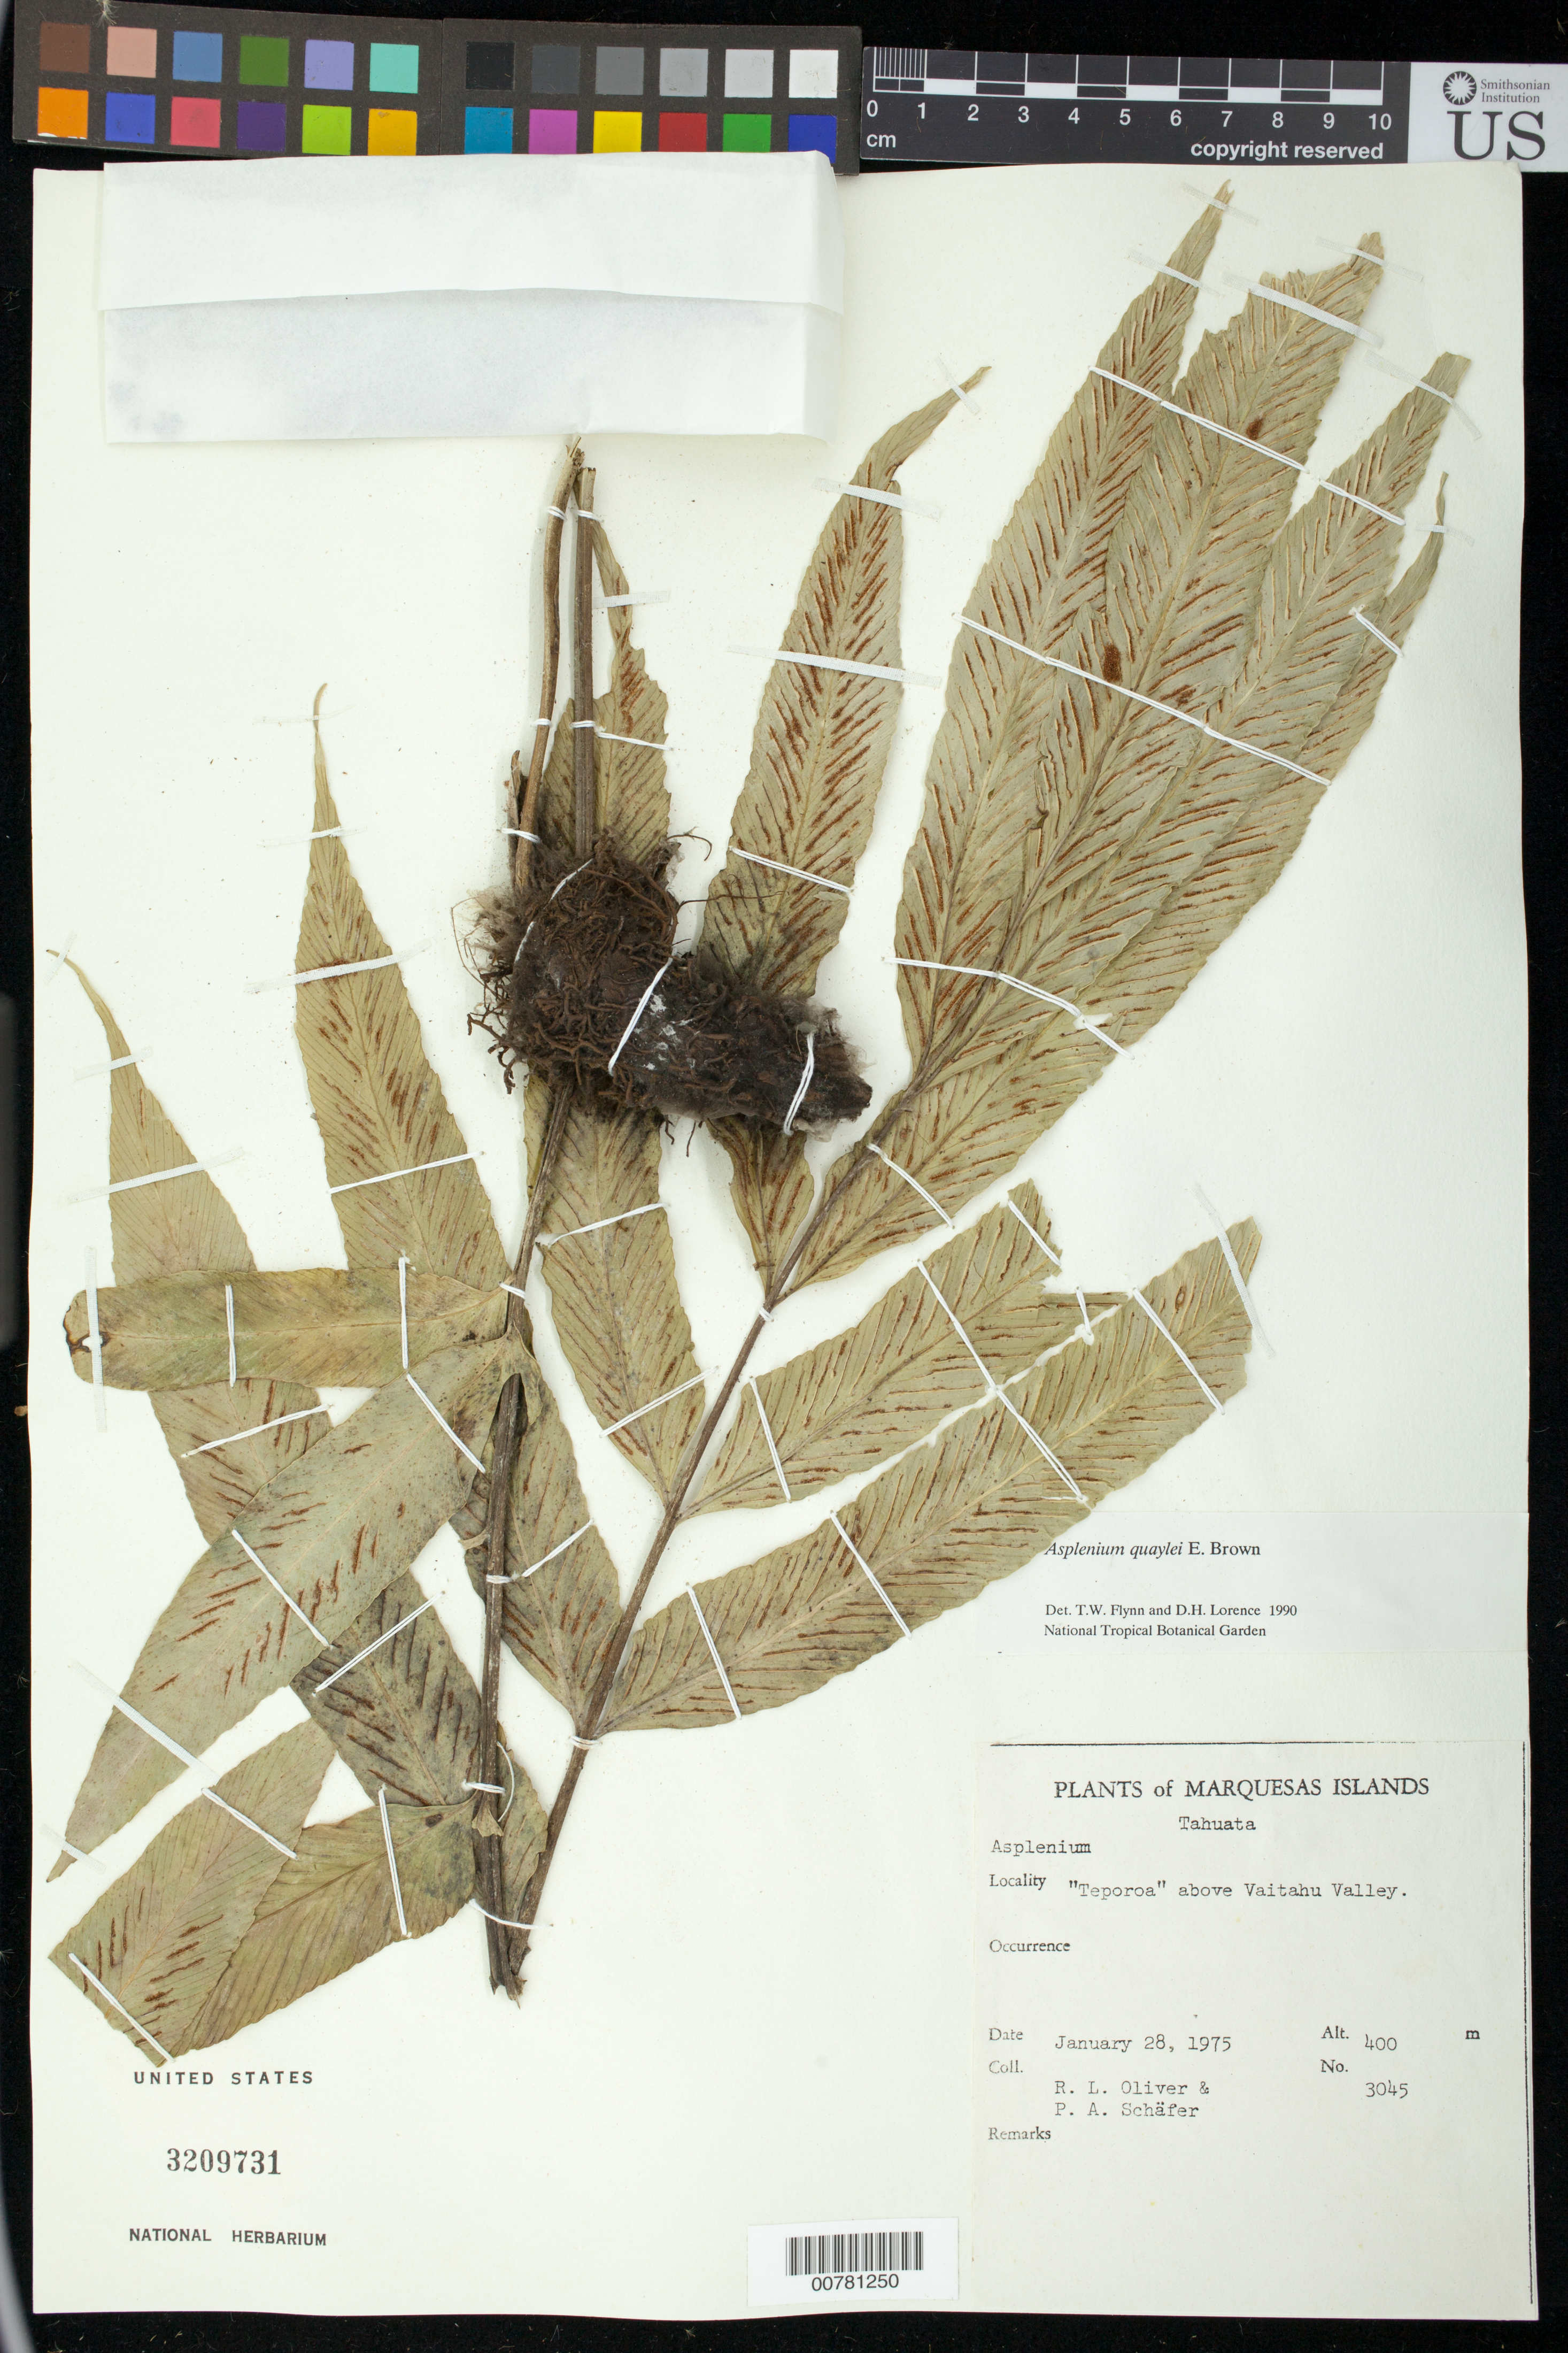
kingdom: Plantae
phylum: Tracheophyta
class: Polypodiopsida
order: Polypodiales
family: Aspleniaceae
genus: Asplenium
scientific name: Asplenium quaylei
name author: E.D. Br.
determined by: Lorence, David H., (PTBG), National Tropical Botanical Garden (UNITED STATES)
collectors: R. L. Oliver & P. A. Schäfer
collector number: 3045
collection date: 1975-01-28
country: French Polynesia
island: Tahuata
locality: "Teporoa" above Vaitahu Valley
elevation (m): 400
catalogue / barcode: US 3209731